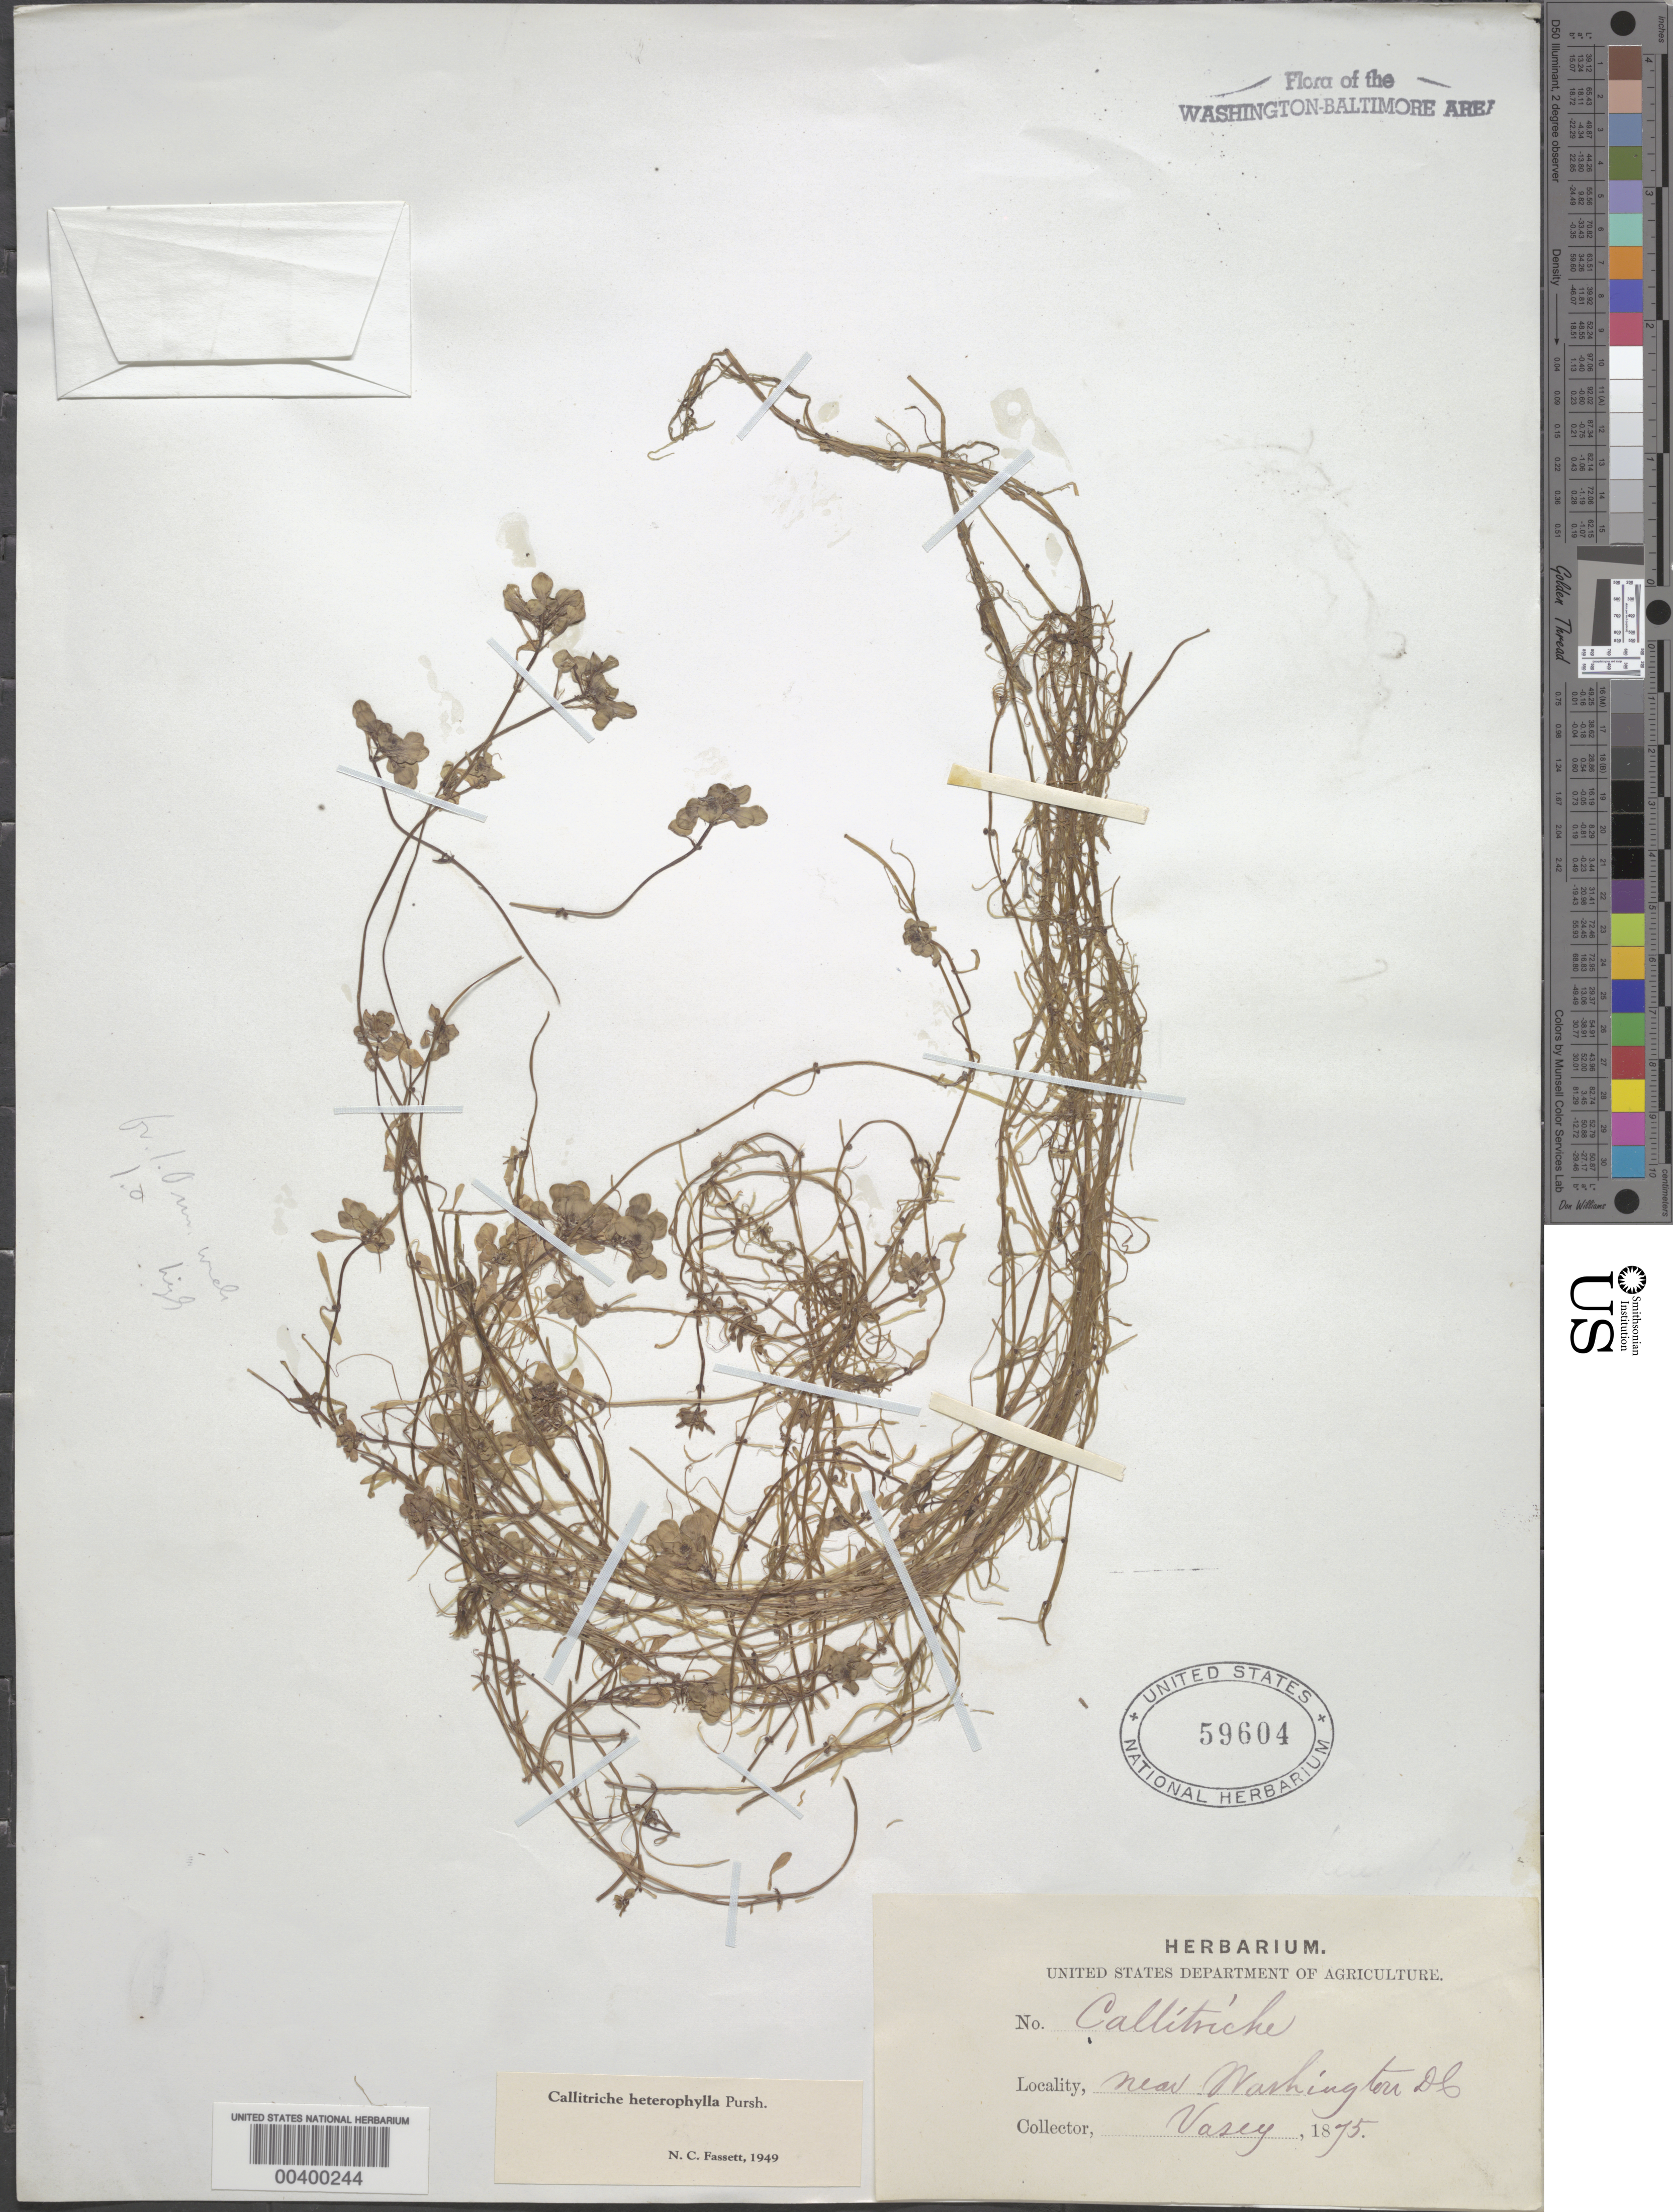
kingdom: Plantae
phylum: Tracheophyta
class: Magnoliopsida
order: Lamiales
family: Plantaginaceae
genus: Callitriche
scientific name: Callitriche heterophylla Pursh emend. Darby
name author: Pursh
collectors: G. Vasey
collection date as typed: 1875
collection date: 1875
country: United States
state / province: District of Columbia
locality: DC vicinity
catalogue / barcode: US 59604